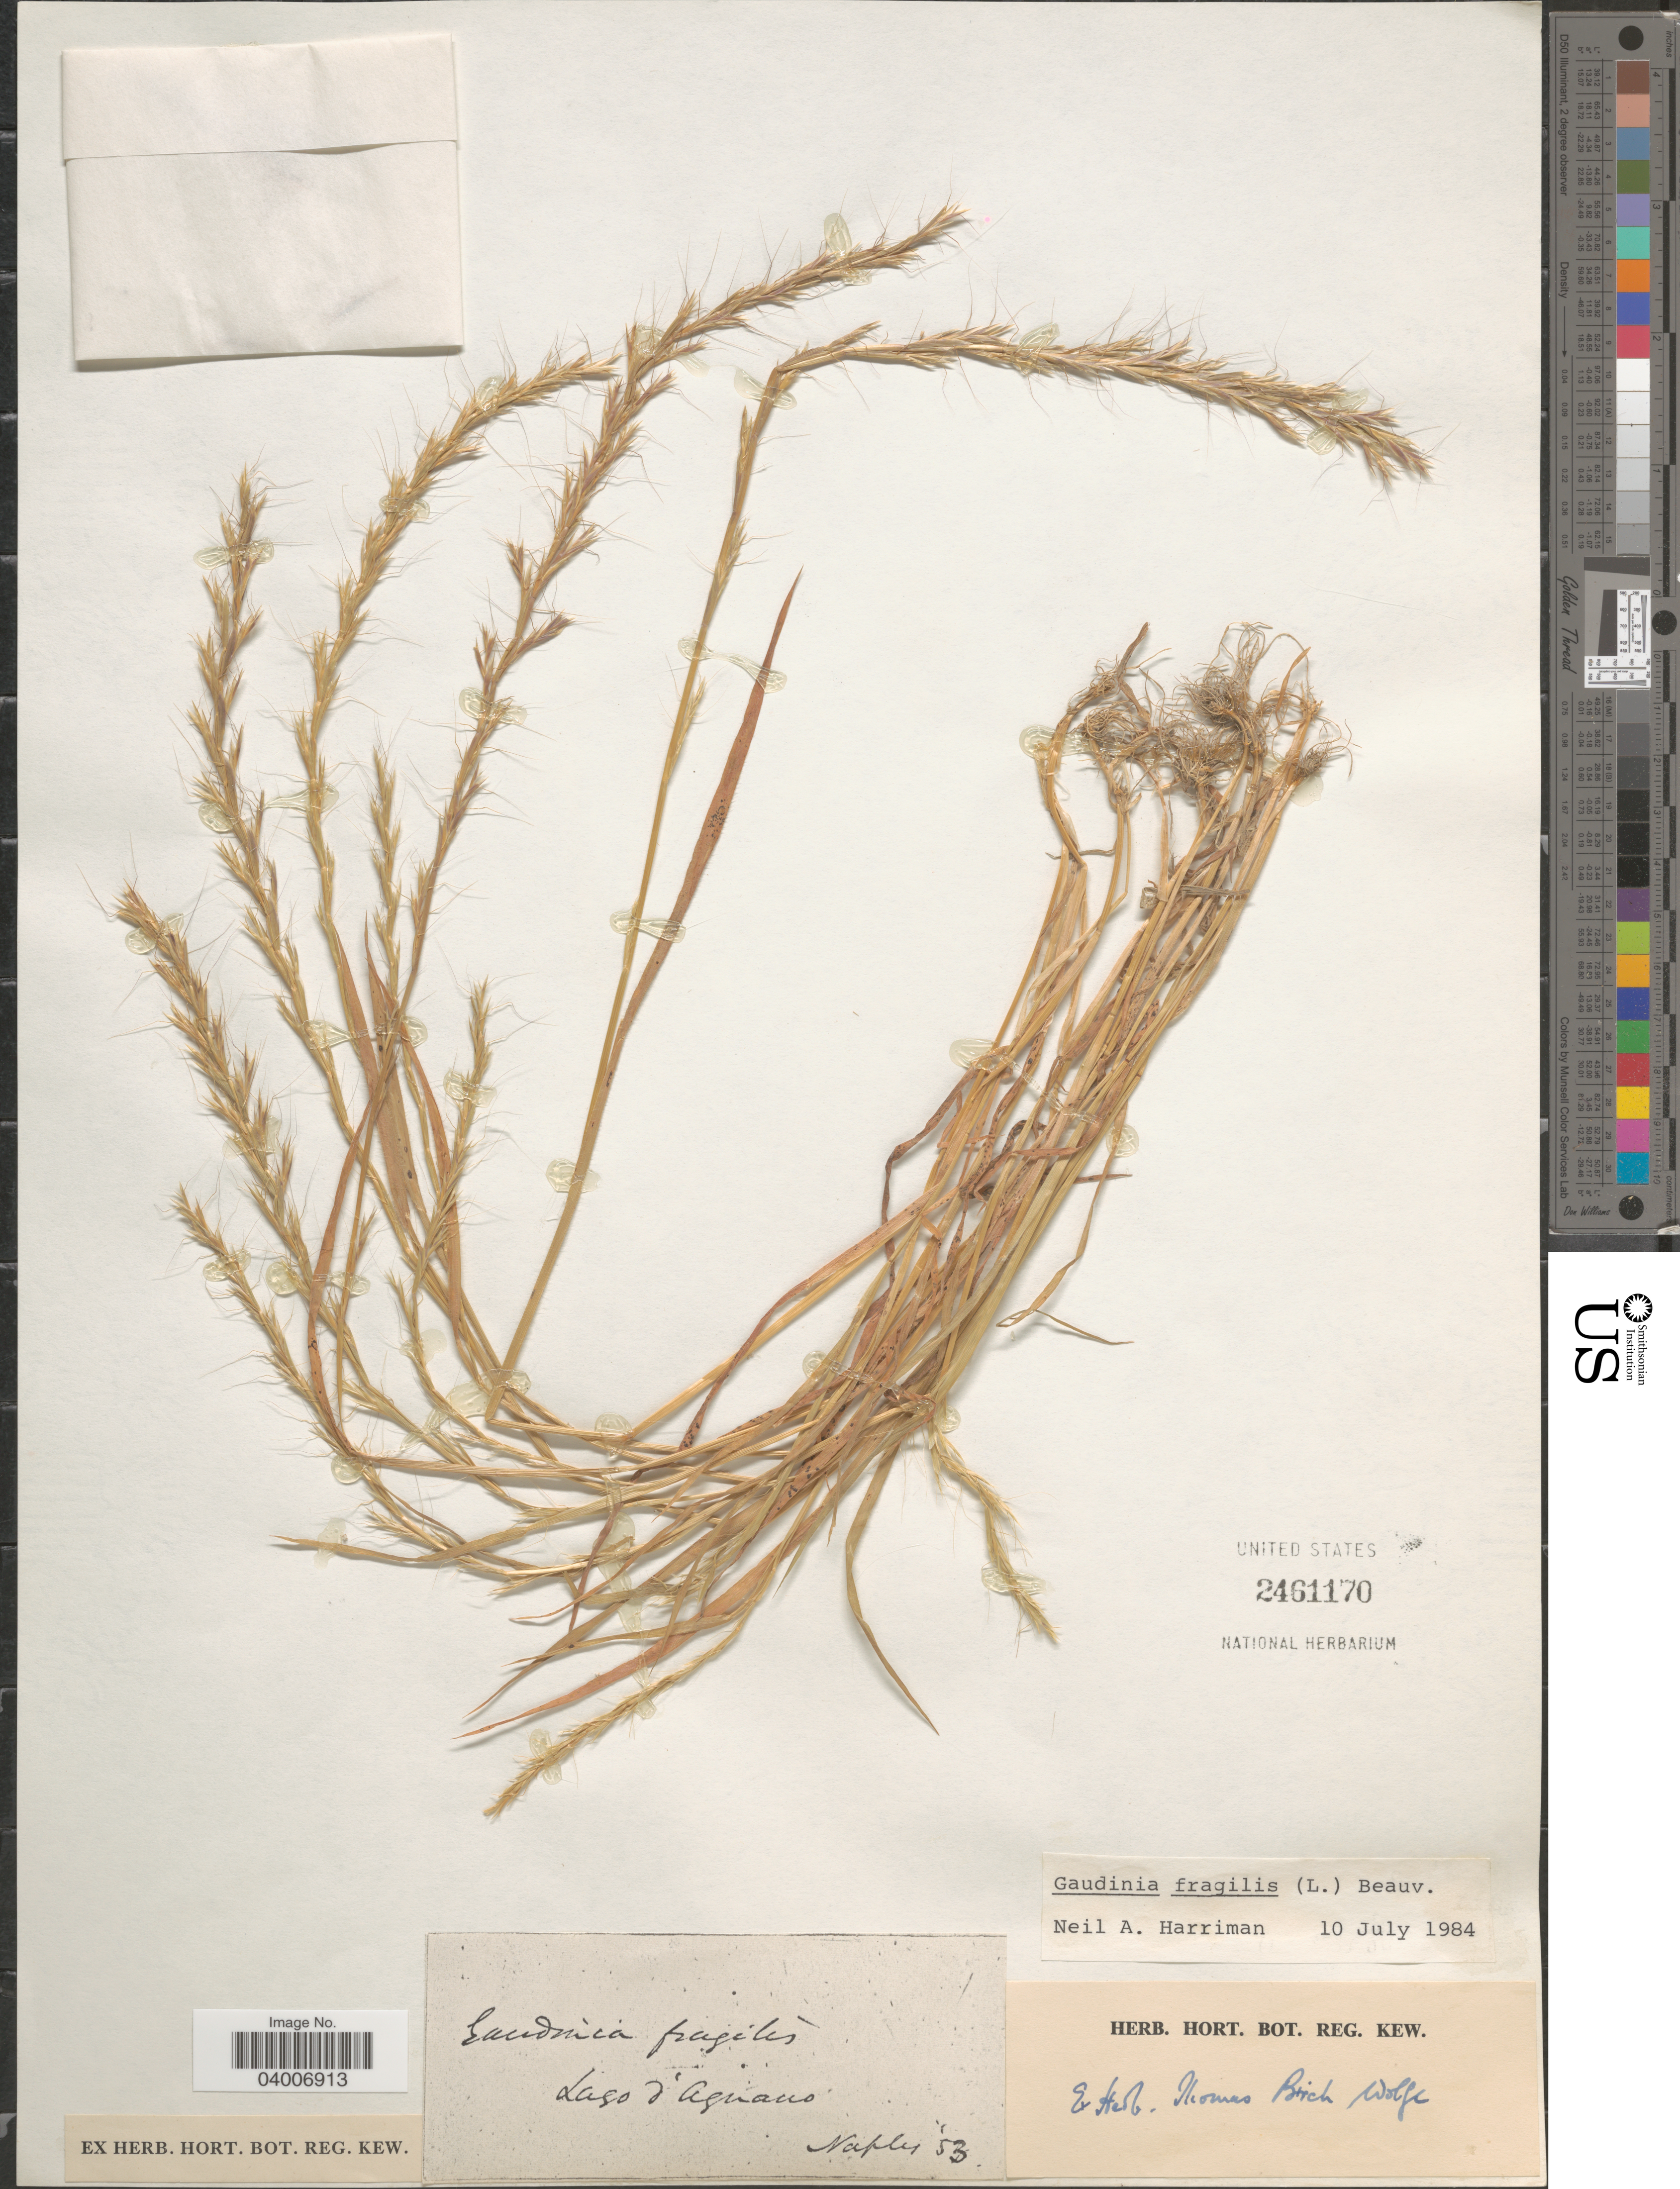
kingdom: Plantae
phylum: Tracheophyta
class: Liliopsida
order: Poales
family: Poaceae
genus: Gaudinia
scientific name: Gaudinia fragilis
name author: (L.) P. Beauv.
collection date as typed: Transcribed d/m/y: //53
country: Italy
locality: Lago d'Agriano. Naples.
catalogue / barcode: US 2461170